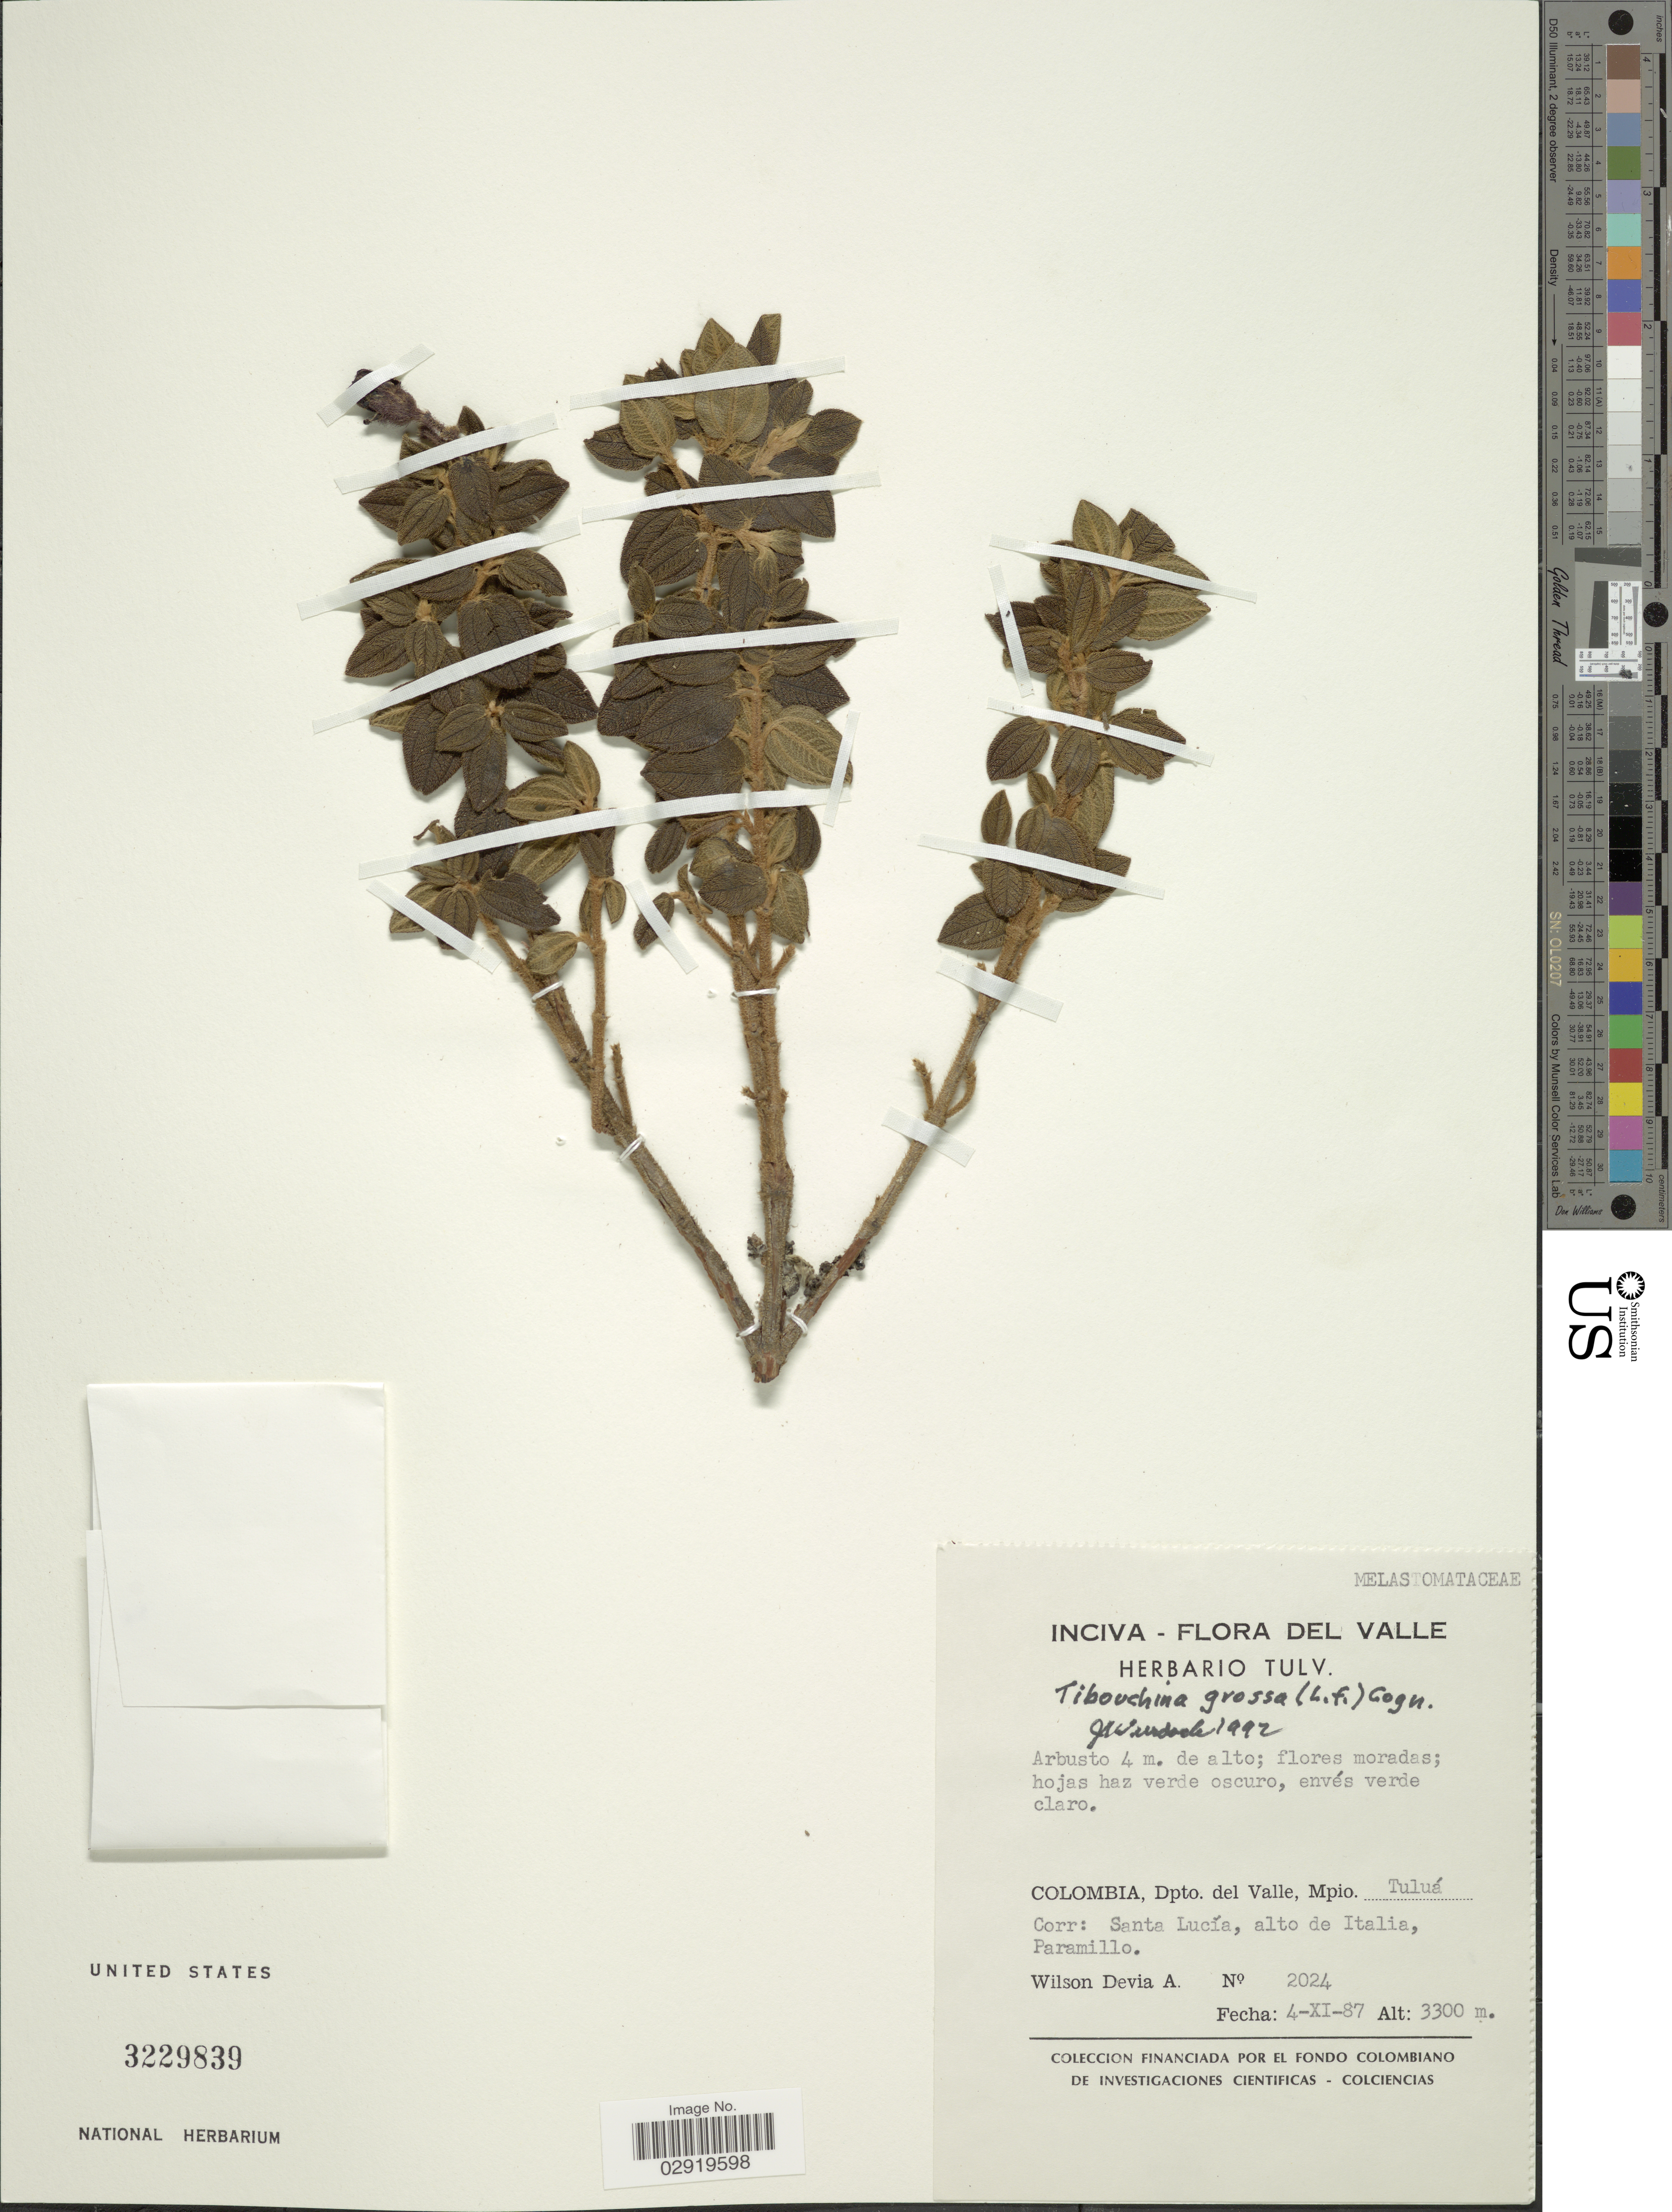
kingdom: Plantae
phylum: Tracheophyta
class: Magnoliopsida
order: Myrtales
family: Melastomataceae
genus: Chaetogastra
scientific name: Chaetogastra grossa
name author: (L. f.) P.J.F. Guim. & Michelang.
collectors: W. Devia A.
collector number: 2024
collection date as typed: Transcribed d/m/y: 4/11/87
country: Colombia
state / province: Valle del Cauca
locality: Dpto. del Valle, Mpio. Tuluá. Corr: Santa Lucía, alto de Italia, Paramillo.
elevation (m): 3300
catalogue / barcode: US 3229839